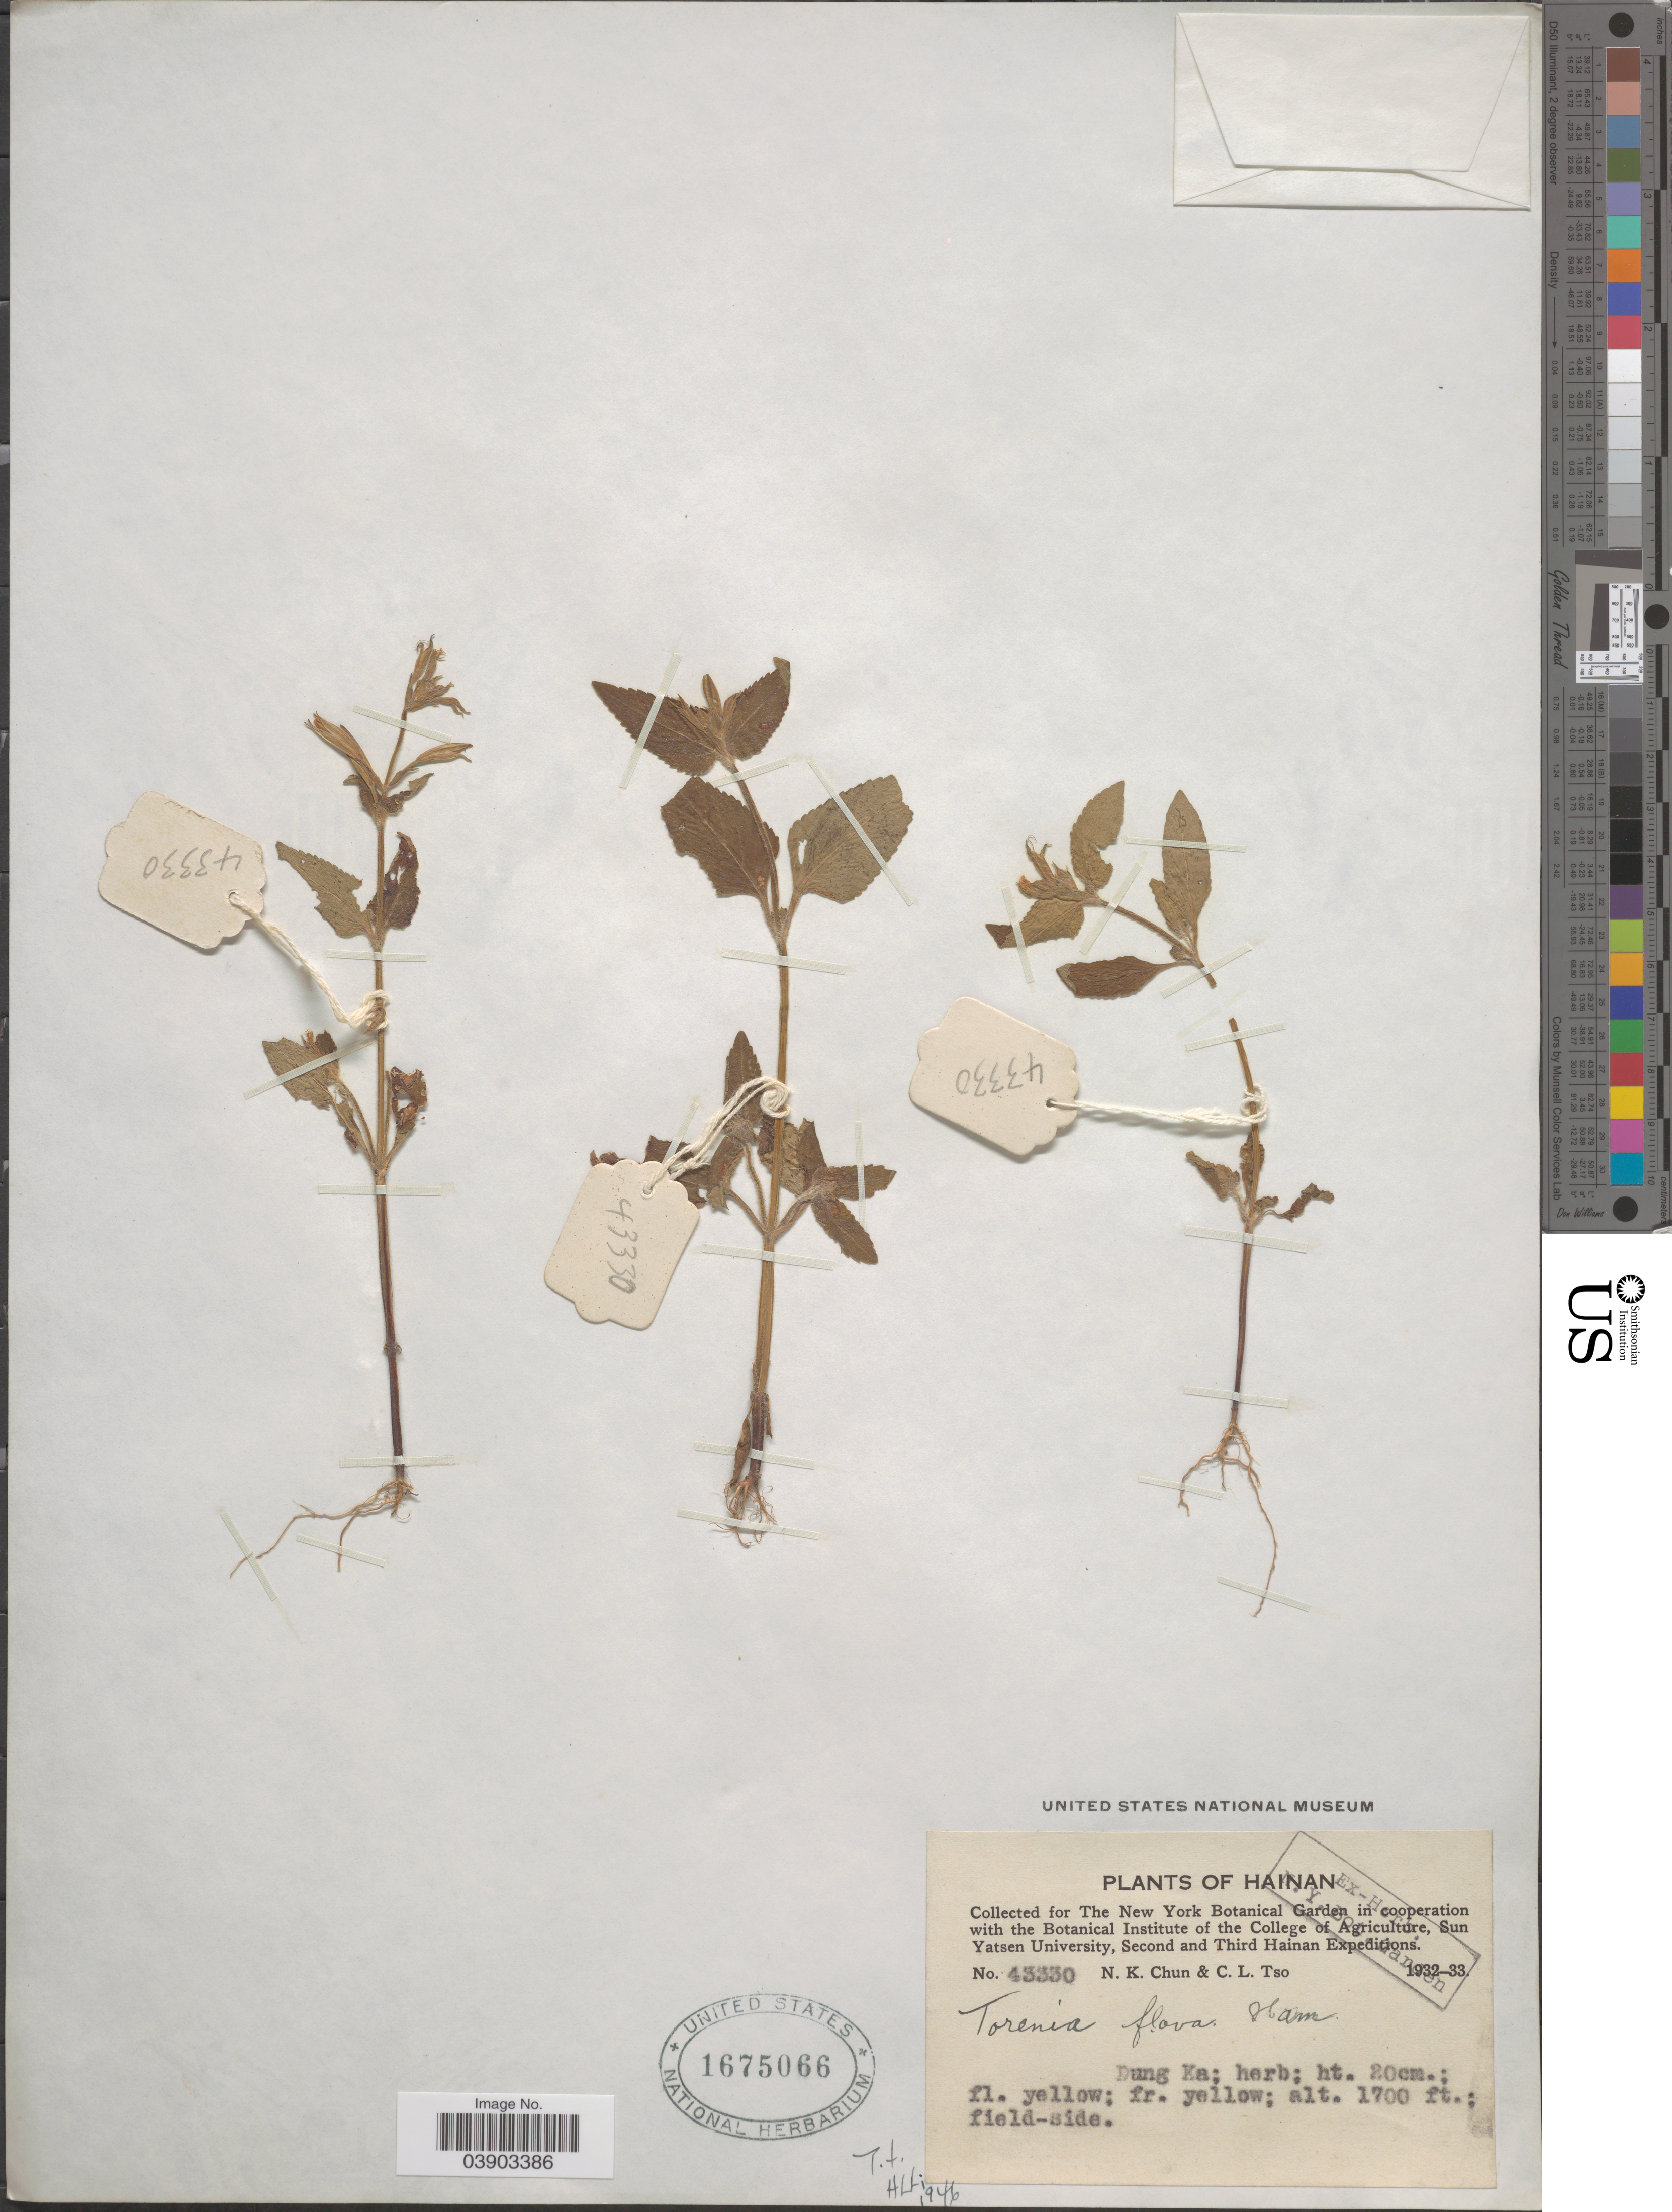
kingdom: Plantae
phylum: Tracheophyta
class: Magnoliopsida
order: Lamiales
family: Linderniaceae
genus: Torenia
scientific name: Torenia flava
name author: Ham.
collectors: N. K. Chun & C. Tso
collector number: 43330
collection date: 1932/1933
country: China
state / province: Hainan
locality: Dung Ka.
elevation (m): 518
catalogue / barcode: US 1675066